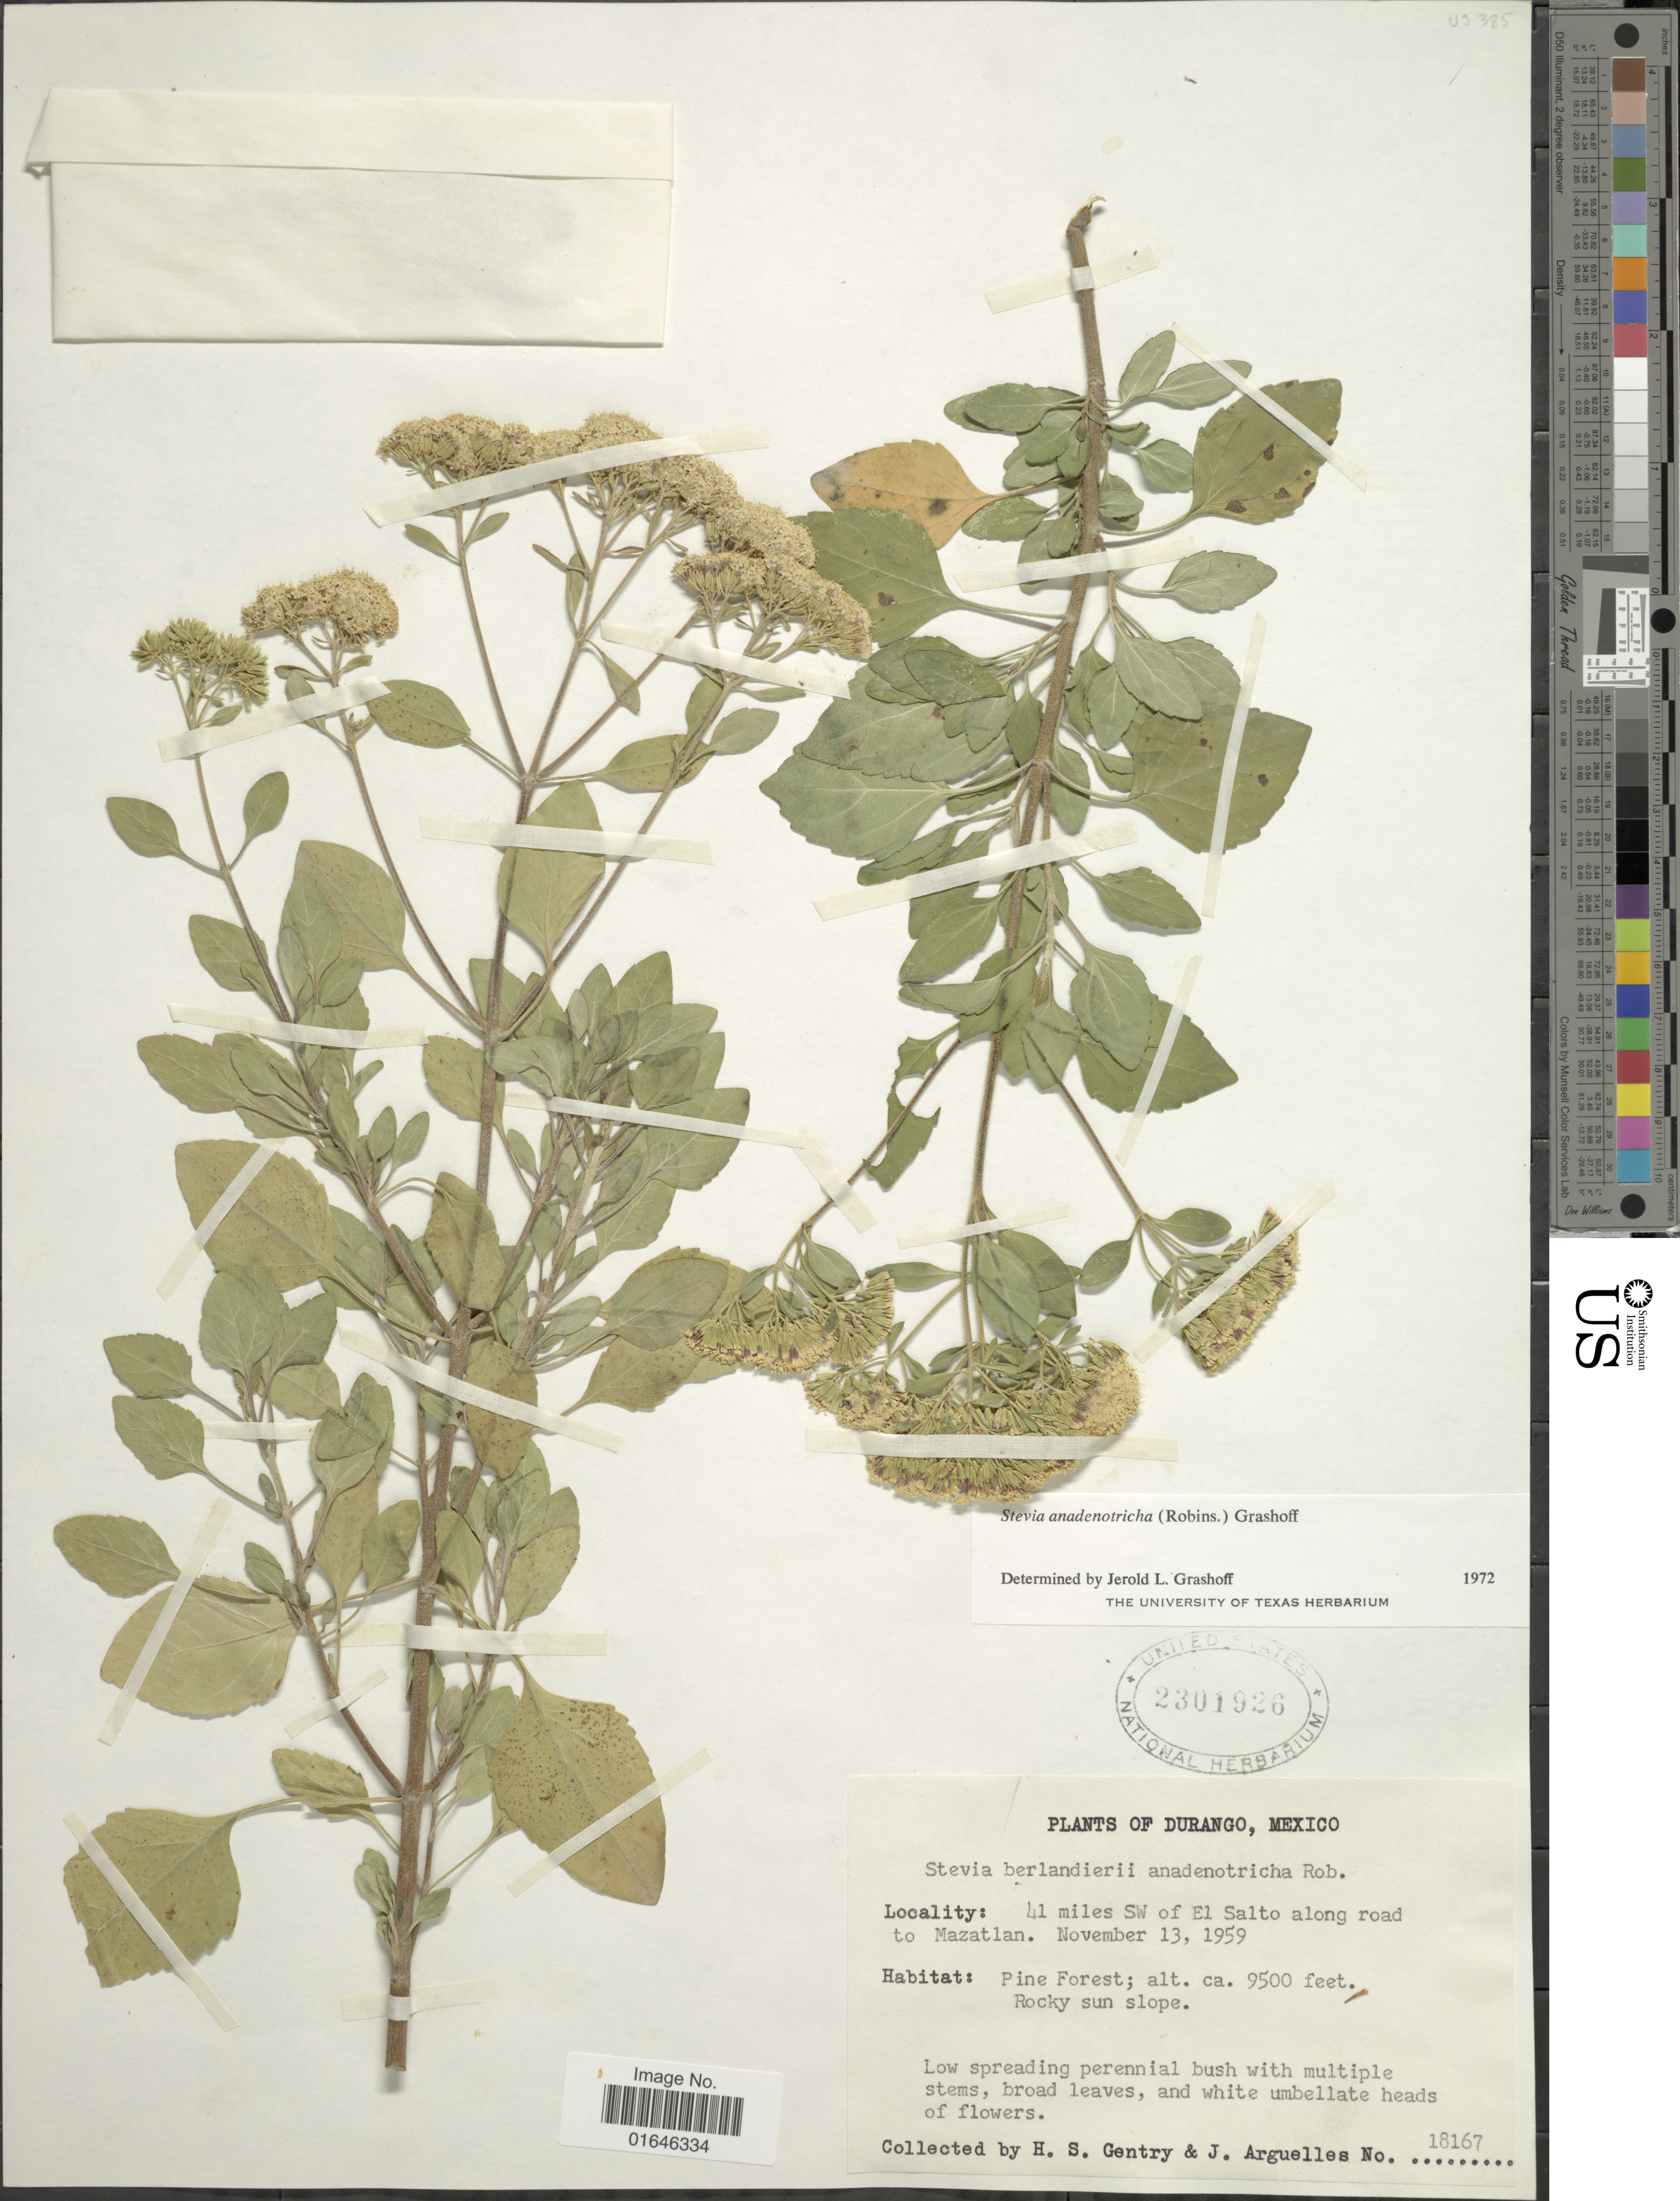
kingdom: Plantae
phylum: Tracheophyta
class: Magnoliopsida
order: Asterales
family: Asteraceae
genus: Stevia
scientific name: Stevia anadenotricha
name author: (B.L. Rob.) Grashoff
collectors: H. S. Gentry & J. Arguelles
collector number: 18167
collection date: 1959-11-13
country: Mexico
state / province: Durango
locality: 41 miles SW of El Salto along road to Mazatlan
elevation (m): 2896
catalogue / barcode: US 2301926